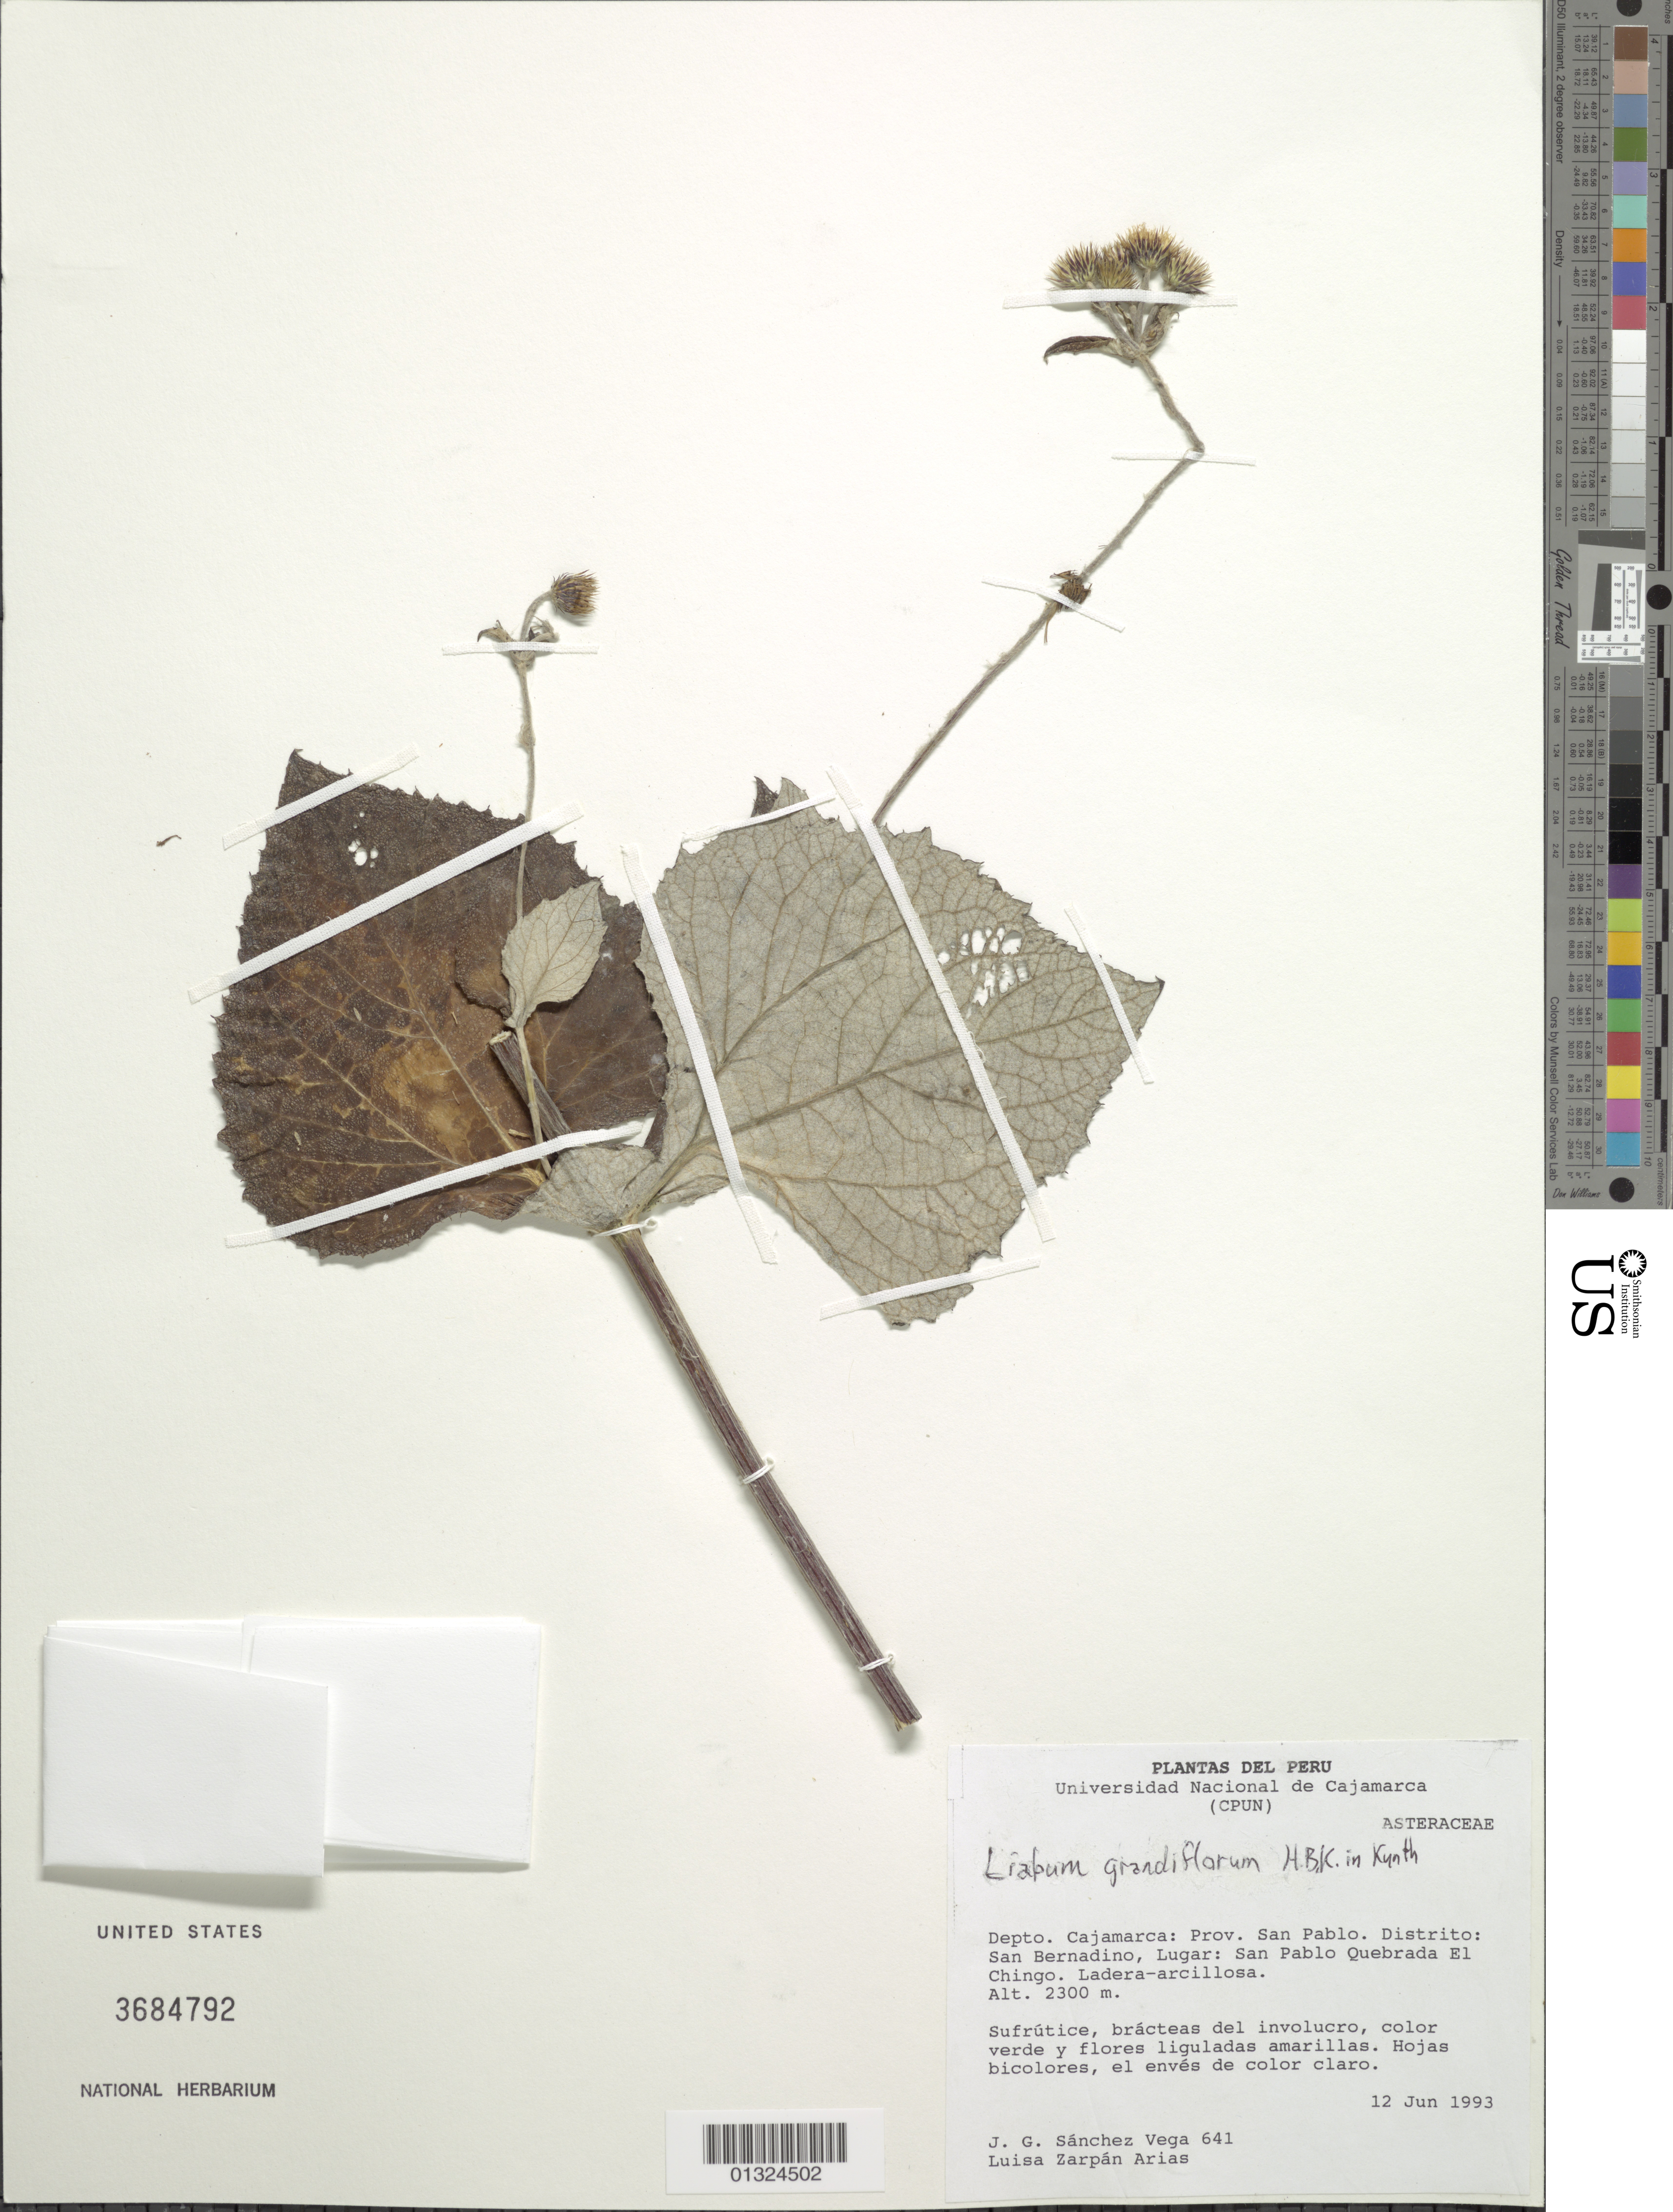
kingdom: Plantae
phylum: Tracheophyta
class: Magnoliopsida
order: Asterales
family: Asteraceae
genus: Liabum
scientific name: Liabum grandiflorum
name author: (Kunth) Less.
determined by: Robinson, H. E., (US), Smithsonian Institution - National Museum of Natural History (UNITED STATES)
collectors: J. Sanchez-Vega & L. Zarpan Arias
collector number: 641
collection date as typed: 12 June 1993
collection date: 1993-06-12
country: Peru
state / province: Cajamarca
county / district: San Pablo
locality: Dist: San Bernadino, Lugar: San Pablo Quebrada El Chingo.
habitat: Ladera-arcillosa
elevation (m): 2300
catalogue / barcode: US 3684792